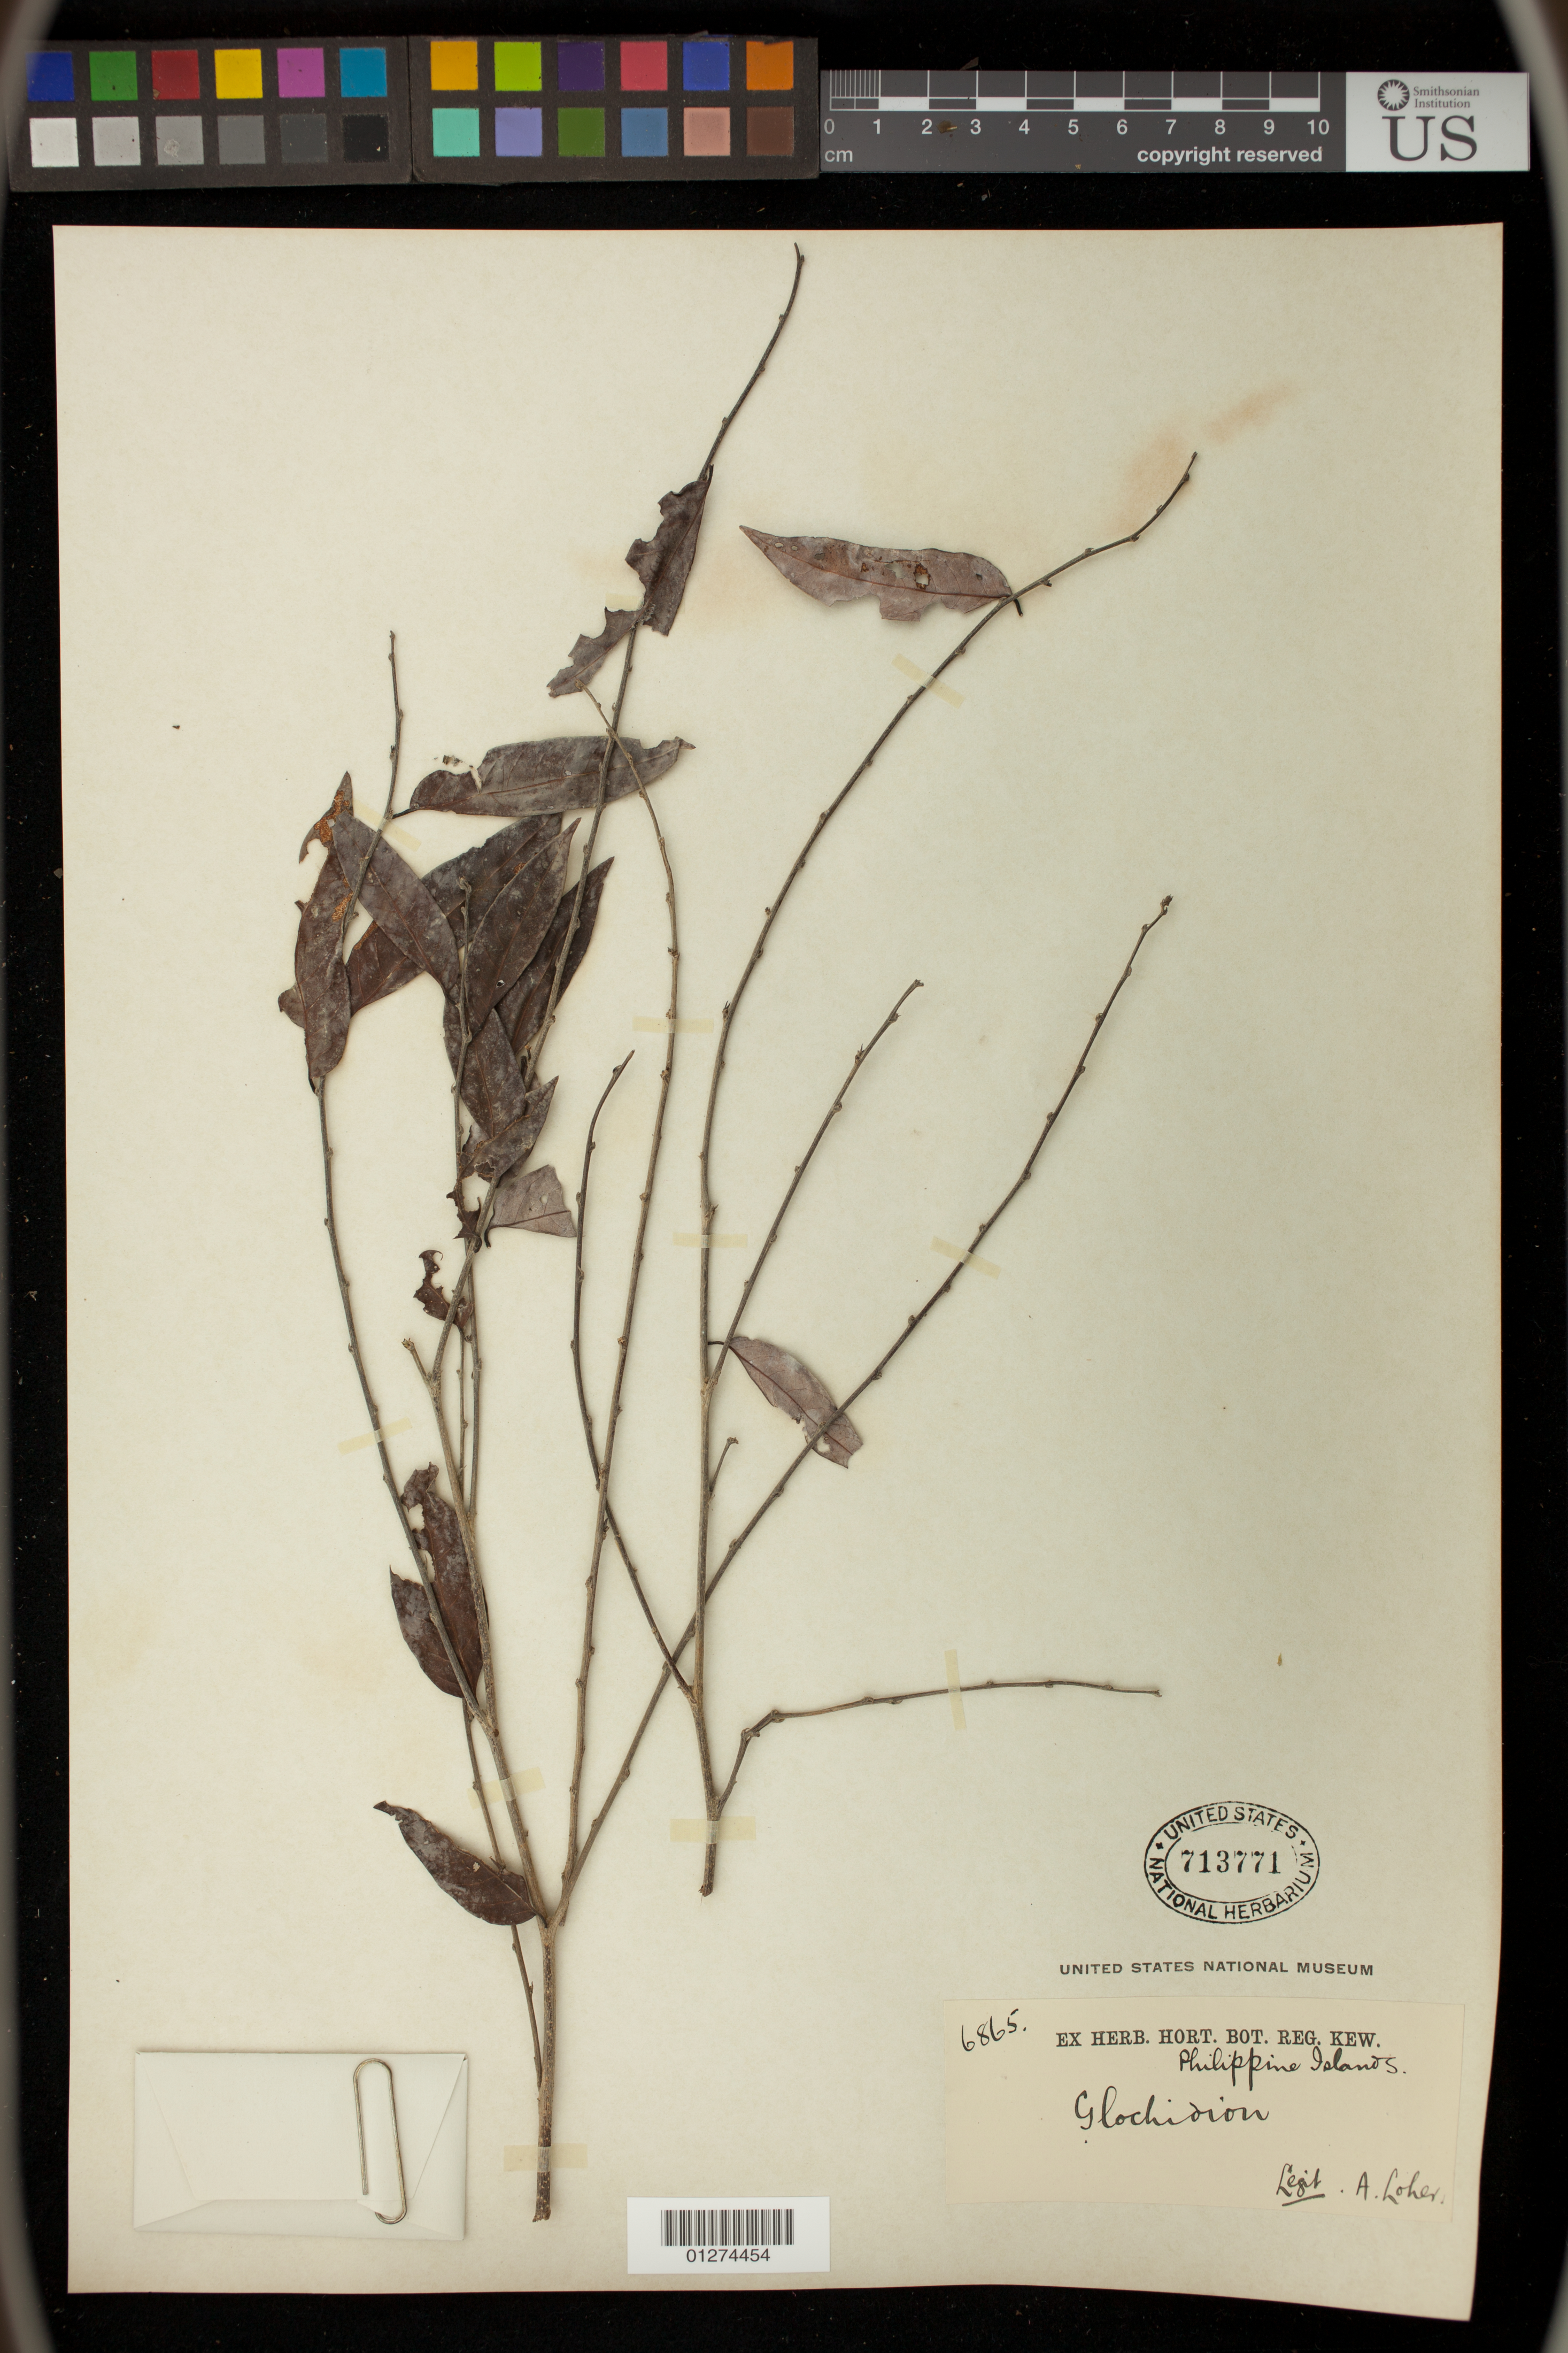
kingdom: Plantae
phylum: Tracheophyta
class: Magnoliopsida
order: Malpighiales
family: Phyllanthaceae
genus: Glochidion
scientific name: Glochidion sp.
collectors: A. Loher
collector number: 6865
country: Philippines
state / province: Central Luzon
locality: Mariveles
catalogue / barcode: US 713771